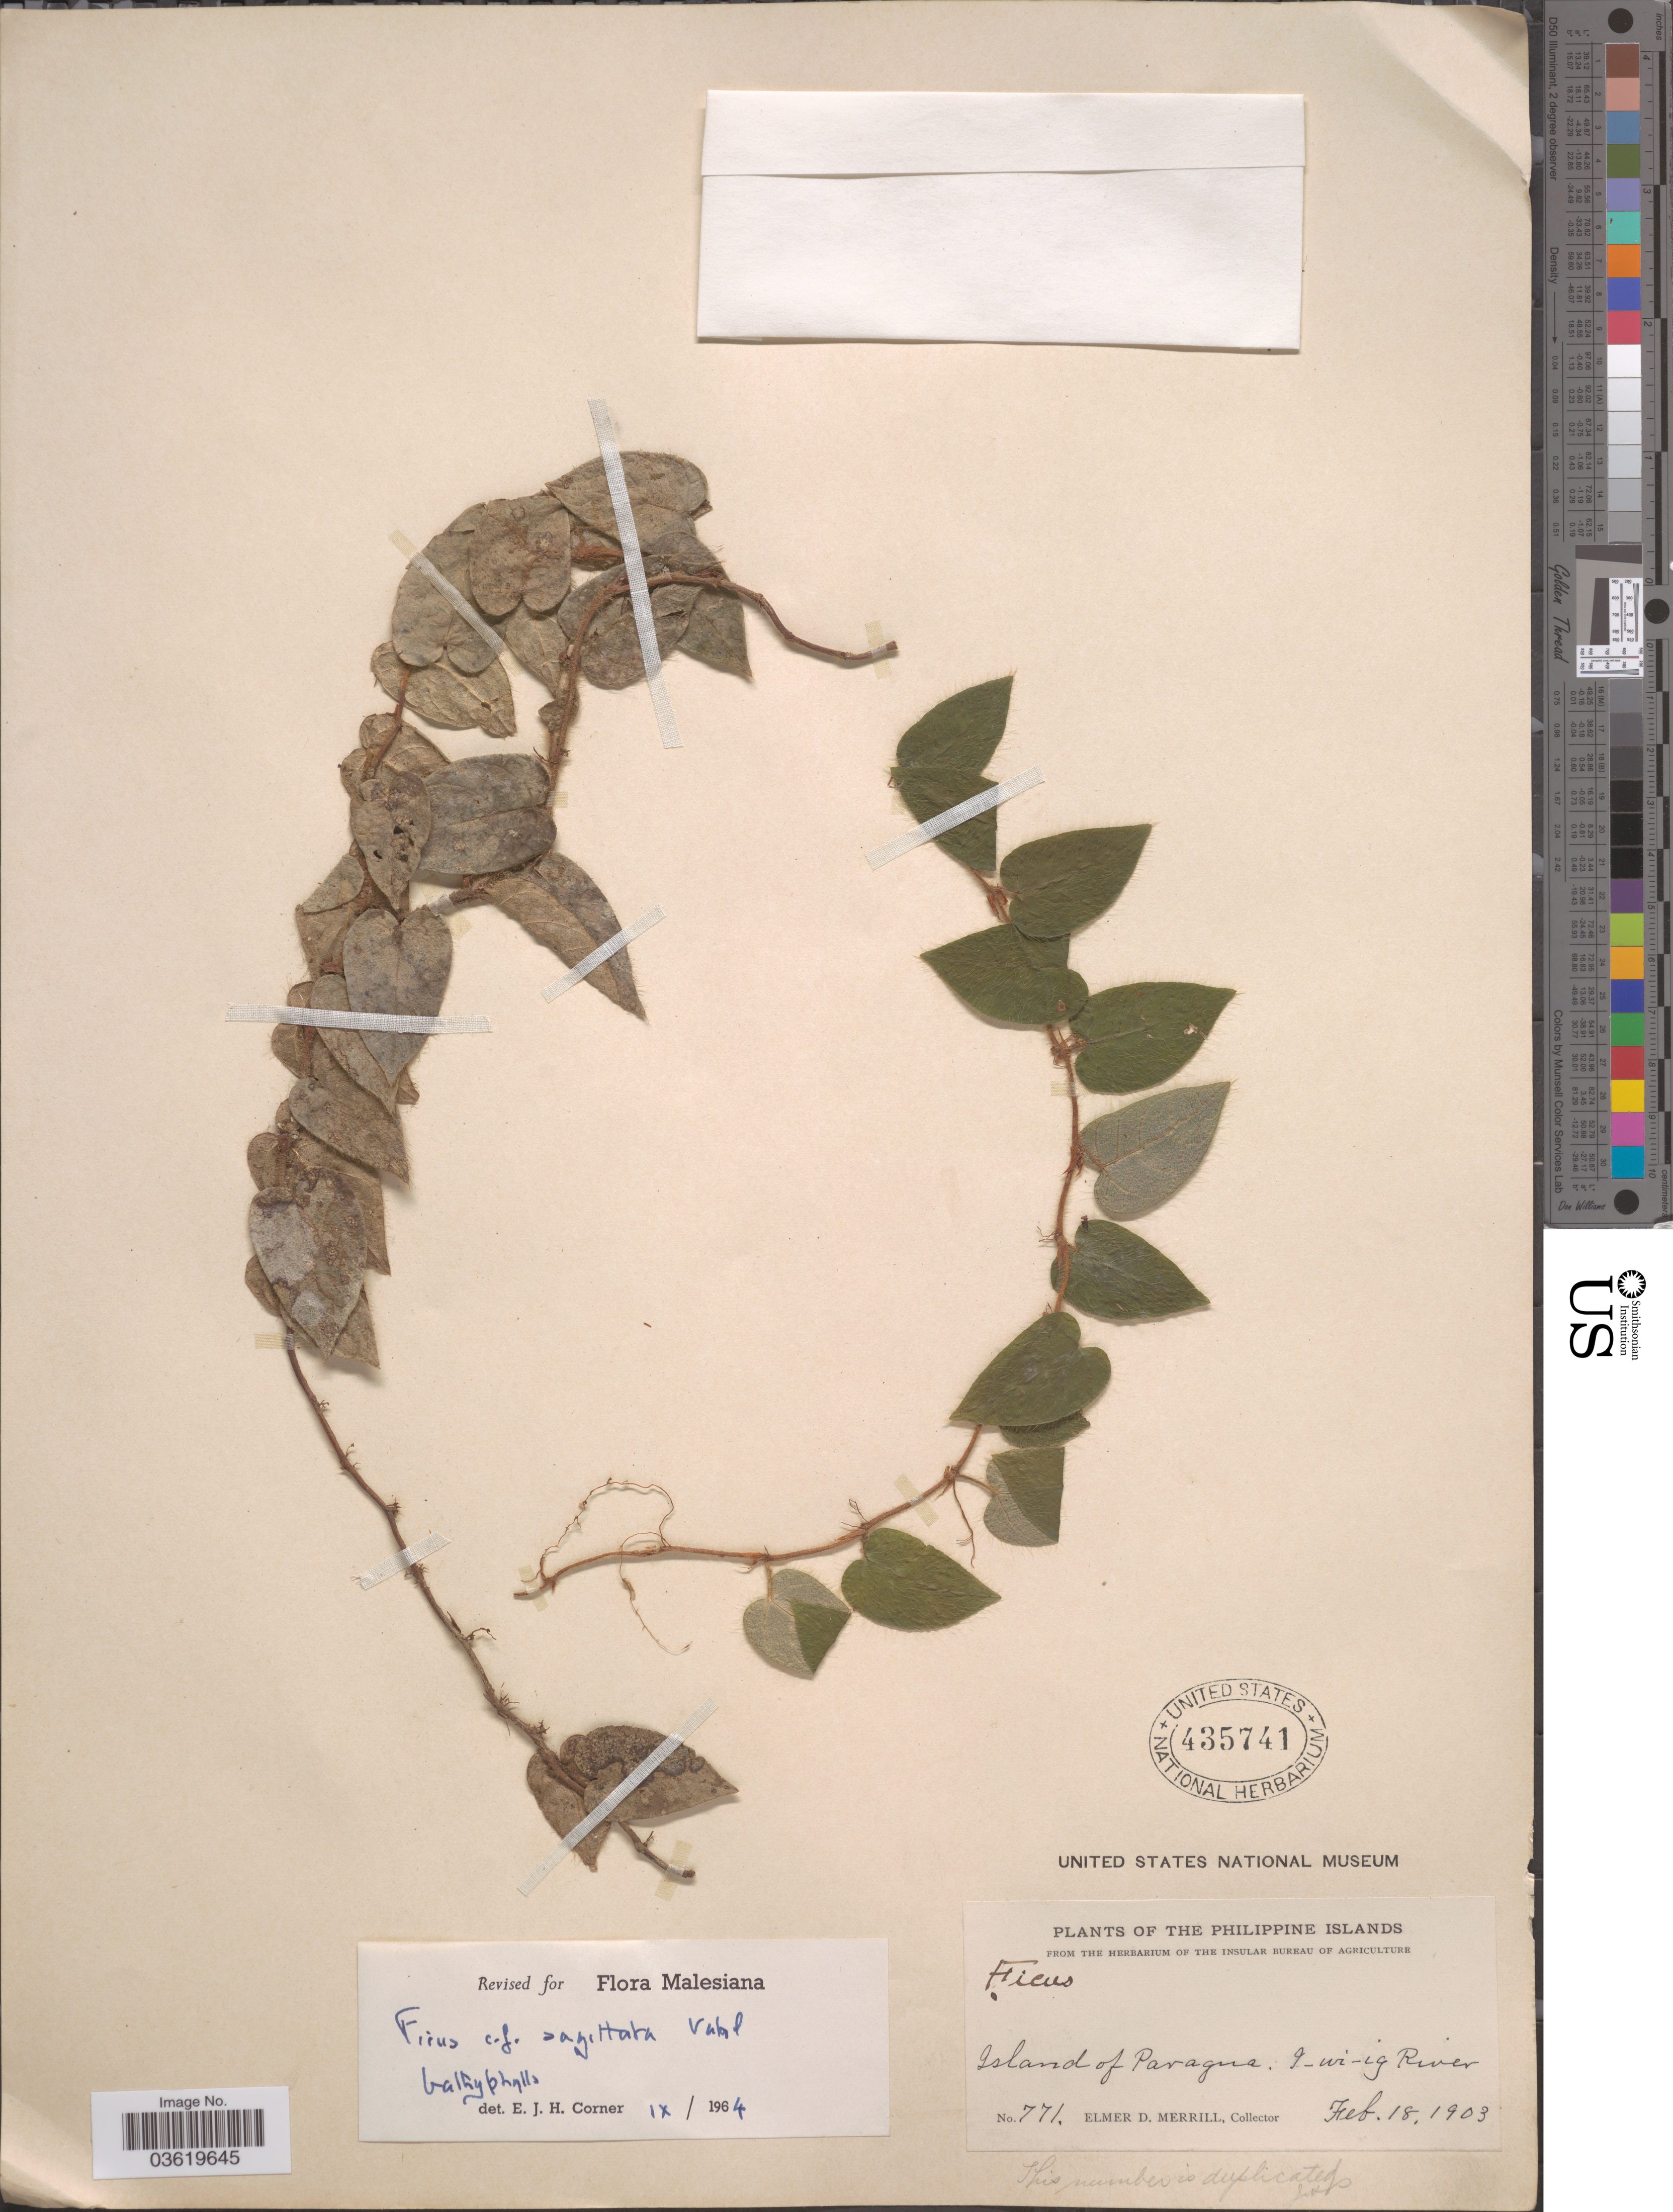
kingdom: Plantae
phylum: Tracheophyta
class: Magnoliopsida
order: Rosales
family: Moraceae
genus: Ficus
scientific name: Ficus sagittata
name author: Vahl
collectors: E. D. Merrill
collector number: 771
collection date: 1903-02-18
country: Philippines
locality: Philippine Islands. Island of Paragua. I-wi-ig River.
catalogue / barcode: US 435741